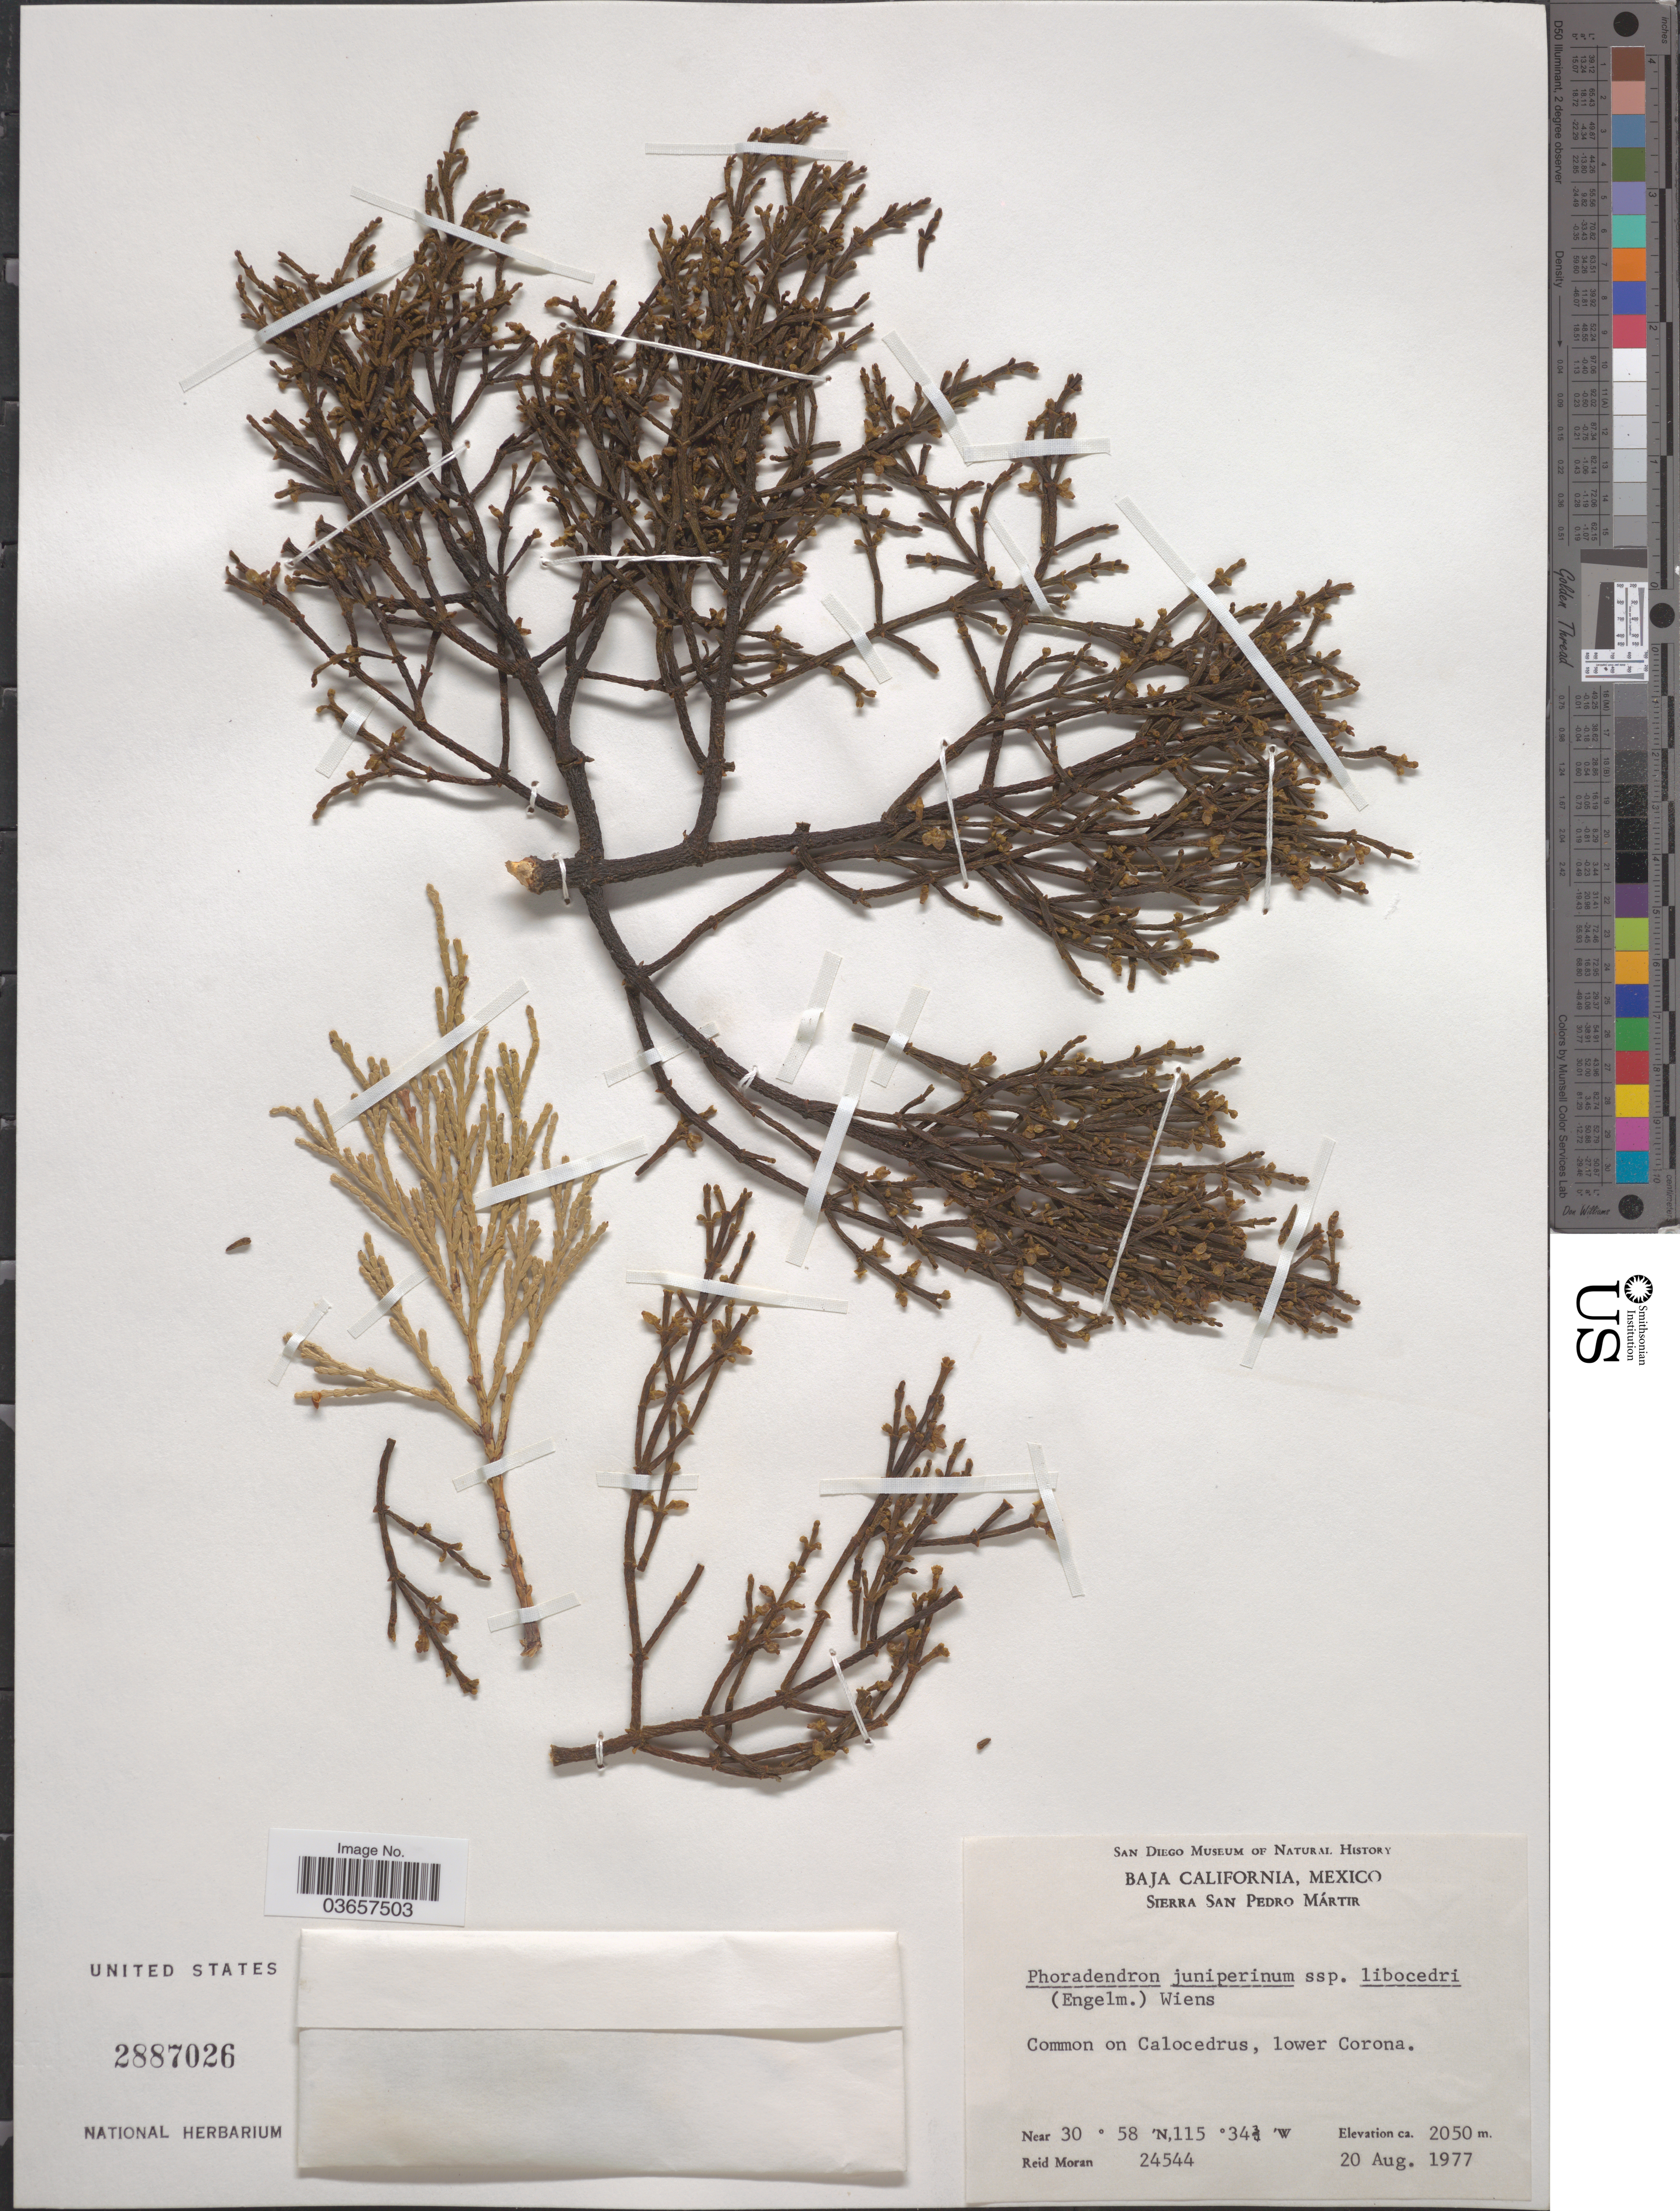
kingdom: Plantae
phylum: Tracheophyta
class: Magnoliopsida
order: Santalales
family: Viscaceae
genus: Phoradendron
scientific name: Phoradendron juniperinum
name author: Engelm. ex A. Gray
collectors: R. Moran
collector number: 24544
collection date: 1977-08-20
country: Mexico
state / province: Baja California Norte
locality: Sierra San Pedro Mártir.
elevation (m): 2050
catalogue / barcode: US 2887026